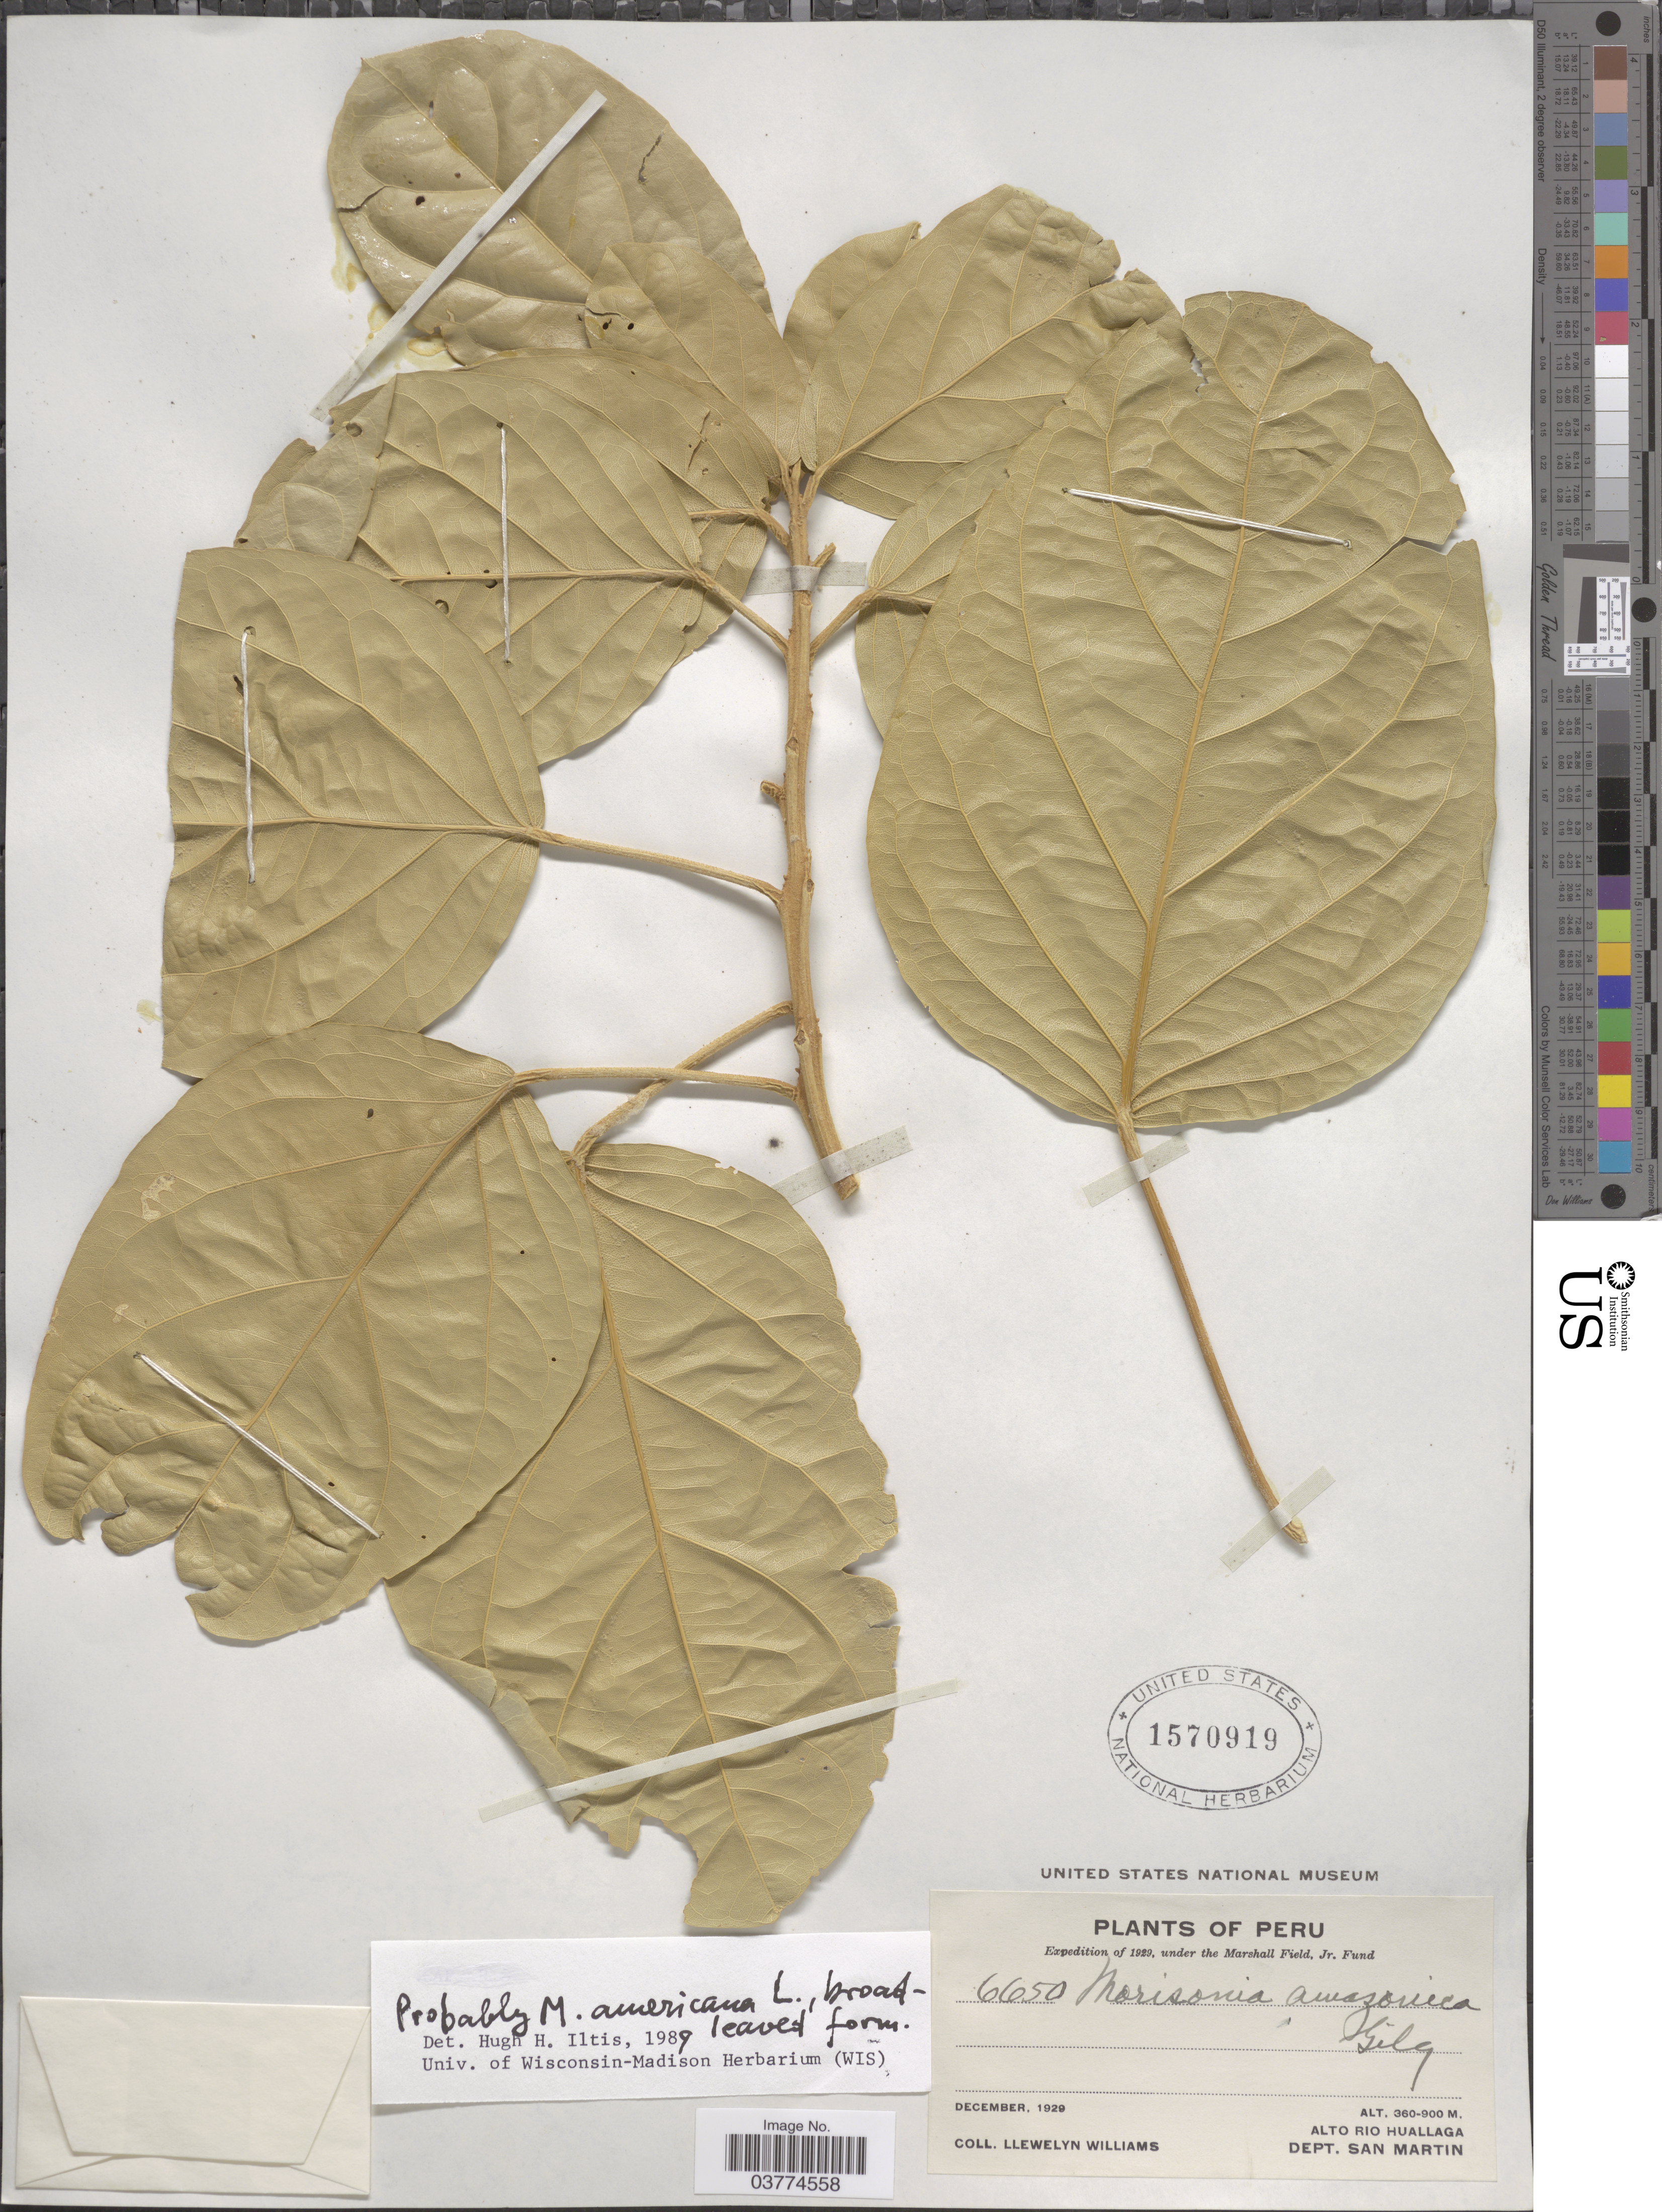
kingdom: Plantae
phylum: Tracheophyta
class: Magnoliopsida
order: Brassicales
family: Capparaceae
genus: Morisonia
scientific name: Morisonia americana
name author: L.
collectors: Ll. Williams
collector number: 6650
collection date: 1929-12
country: Peru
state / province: San Martín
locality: Alto Rio Huallaga. Dept. San Martin.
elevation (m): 360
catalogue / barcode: US 1570919